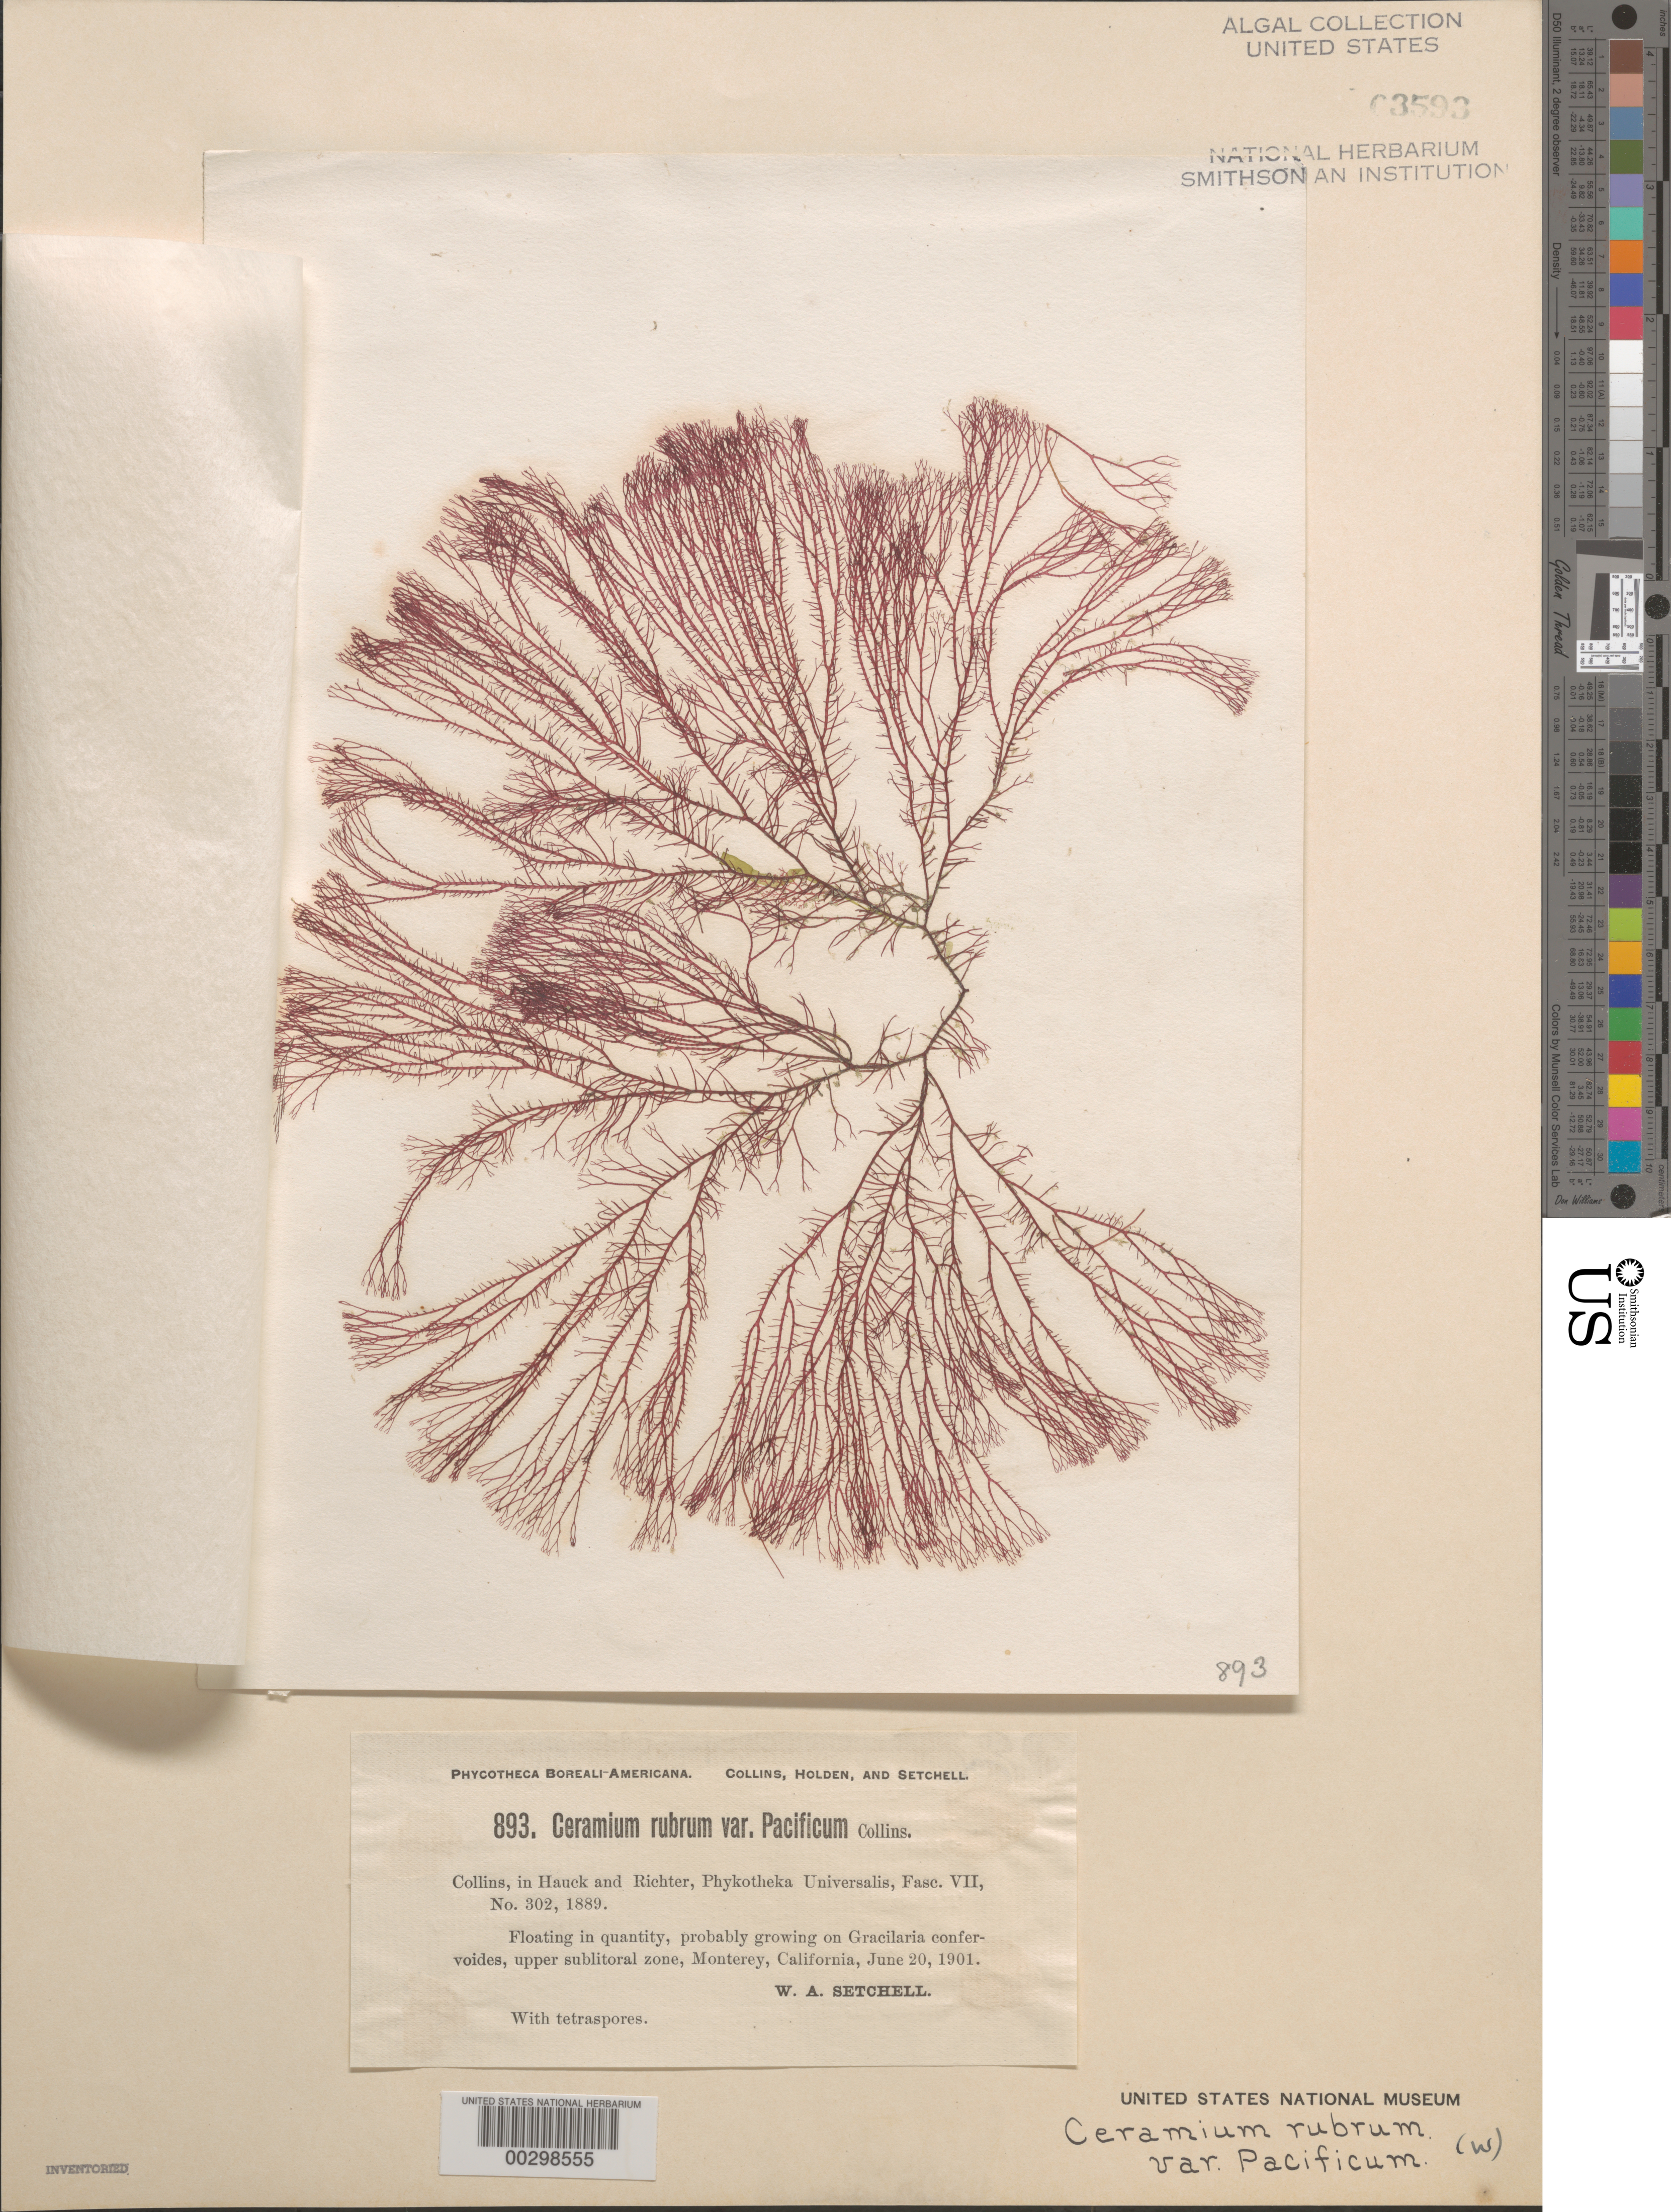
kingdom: Plantae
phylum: Rhodophyta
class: Florideophyceae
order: Ceramiales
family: Ceramiaceae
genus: Ceramium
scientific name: Ceramium rubrum var. pacificum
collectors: W. Setchell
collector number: PB-A 893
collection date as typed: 20 Jun 1901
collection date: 1901-06-20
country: United States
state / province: California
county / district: Monterey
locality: Monterey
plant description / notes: Collins, Holden & Setchell, Phycotheca Boreali-Americana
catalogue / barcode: US 3593